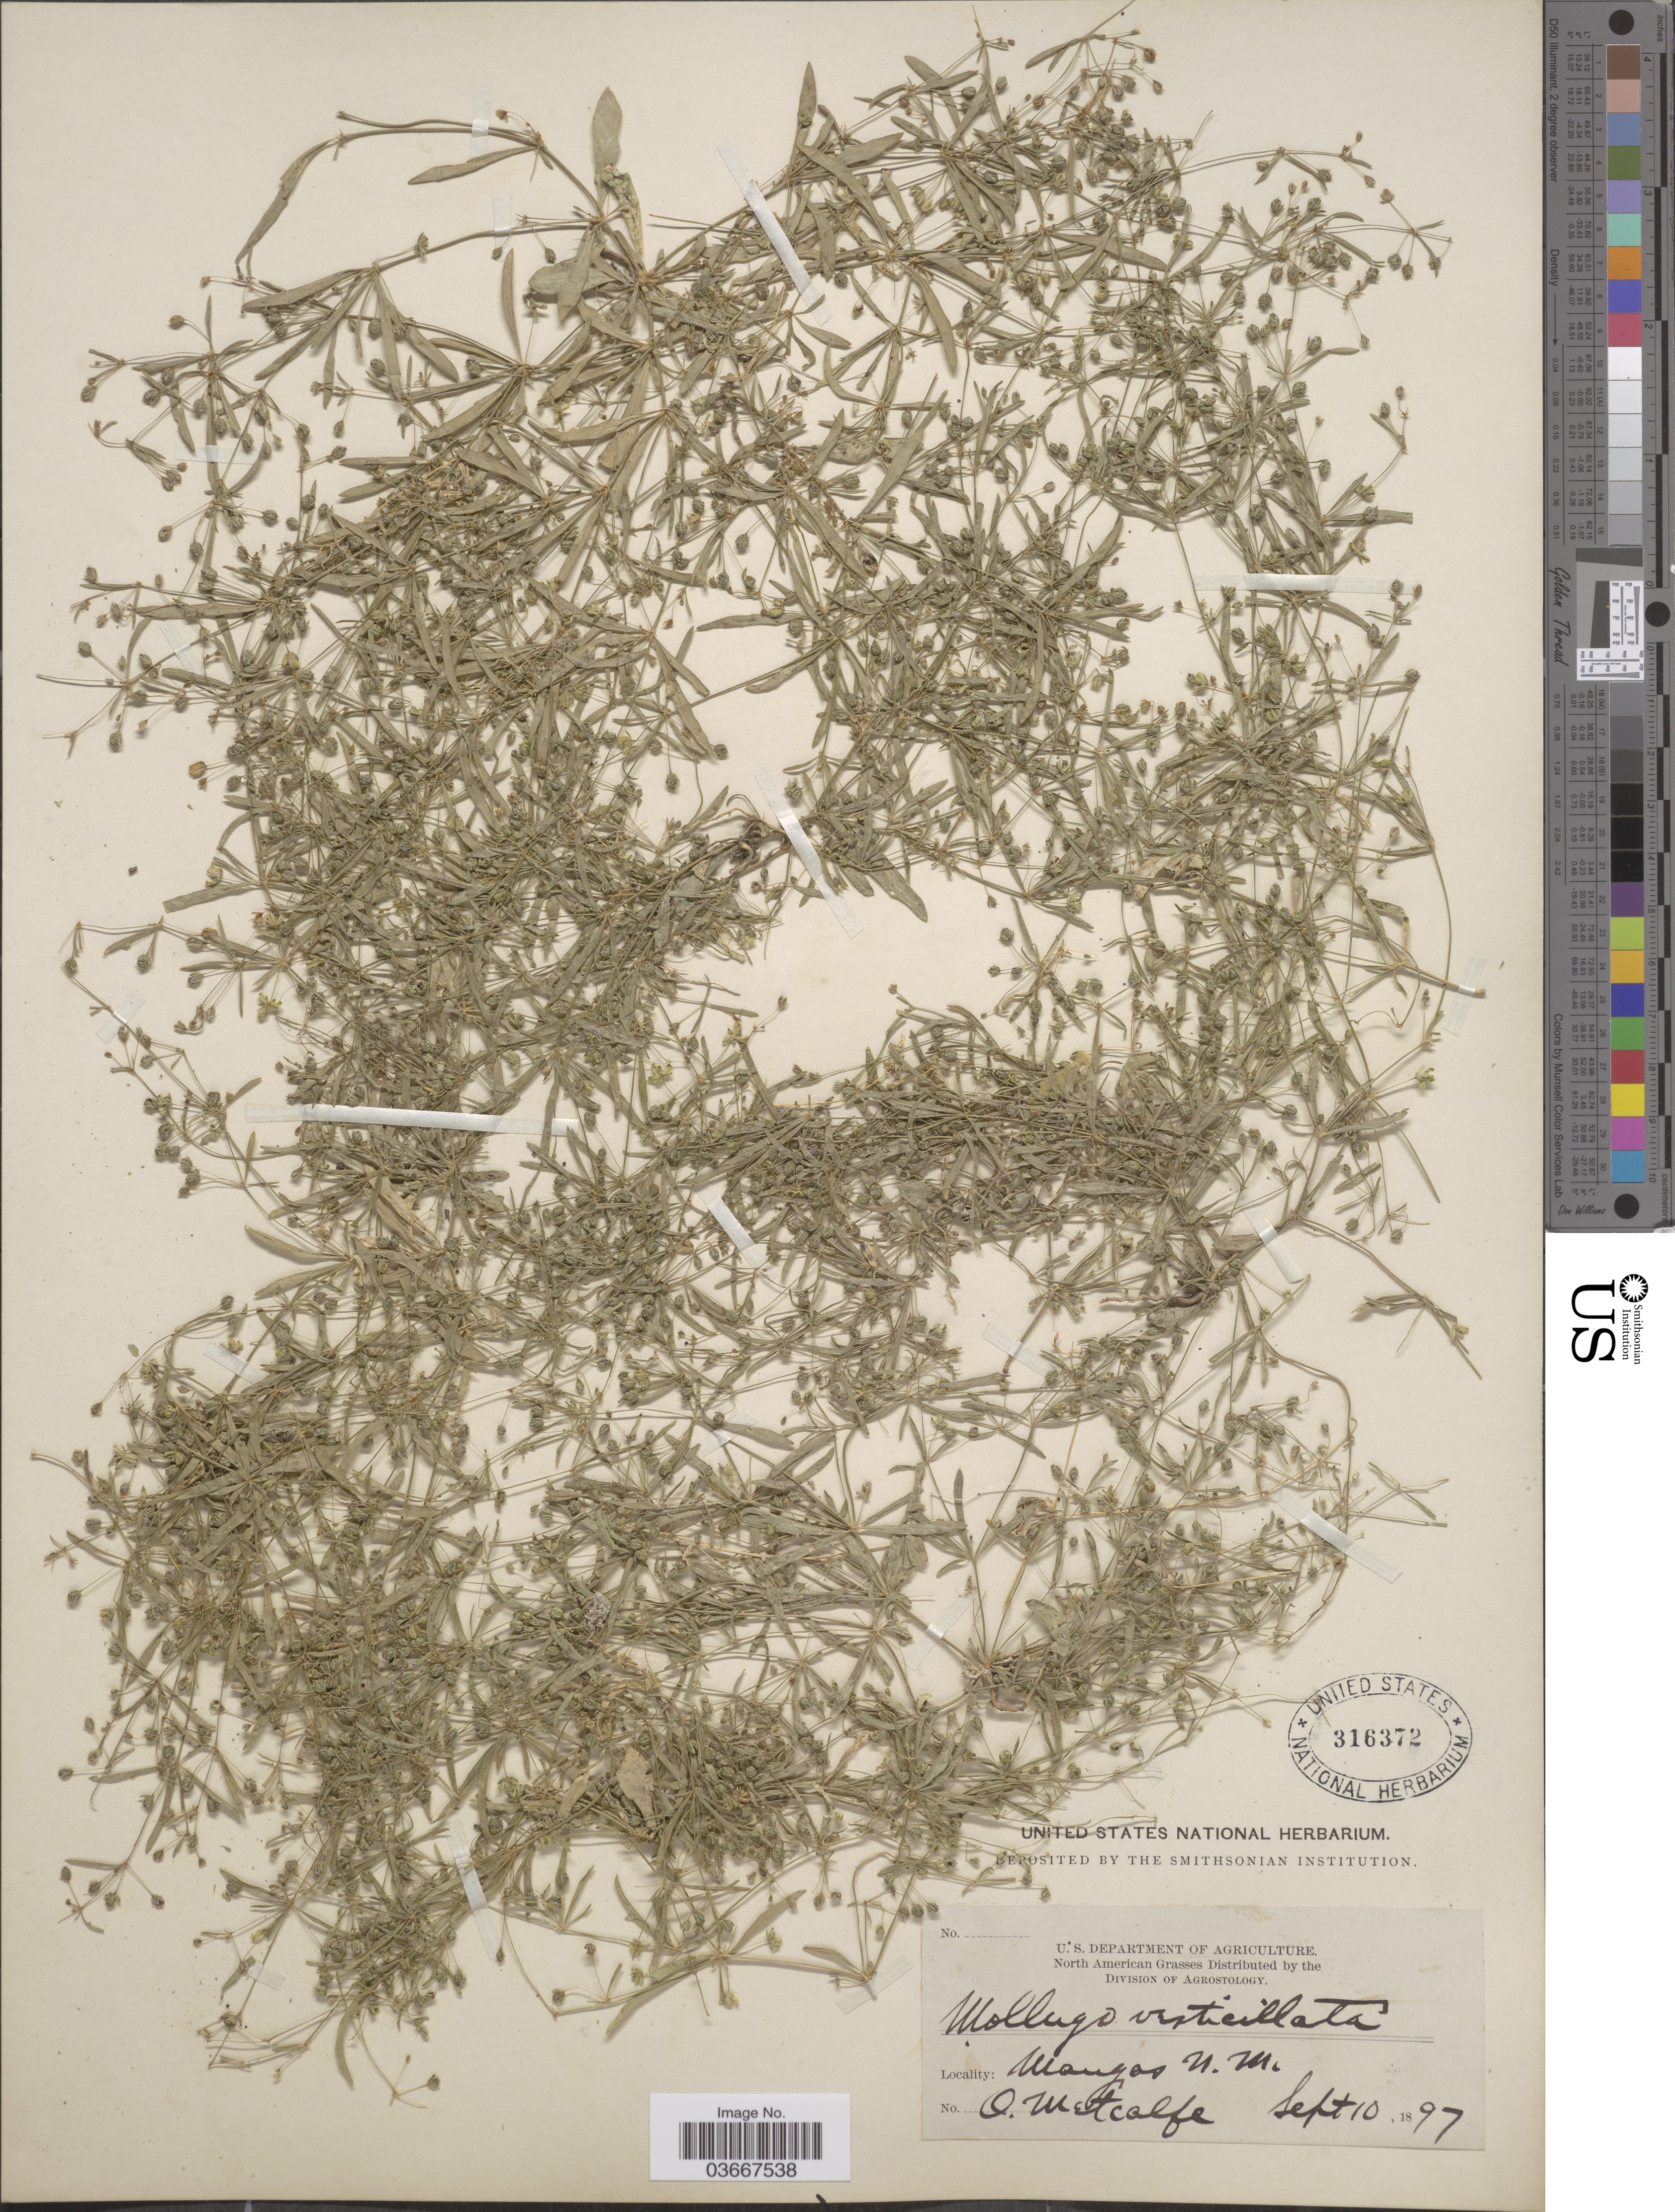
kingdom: Plantae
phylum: Tracheophyta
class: Magnoliopsida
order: Caryophyllales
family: Molluginaceae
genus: Mollugo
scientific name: Mollugo verticillata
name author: L.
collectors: O. Metcalfe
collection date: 1897-09-10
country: United States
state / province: New Mexico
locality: Mangas.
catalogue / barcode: US 316372